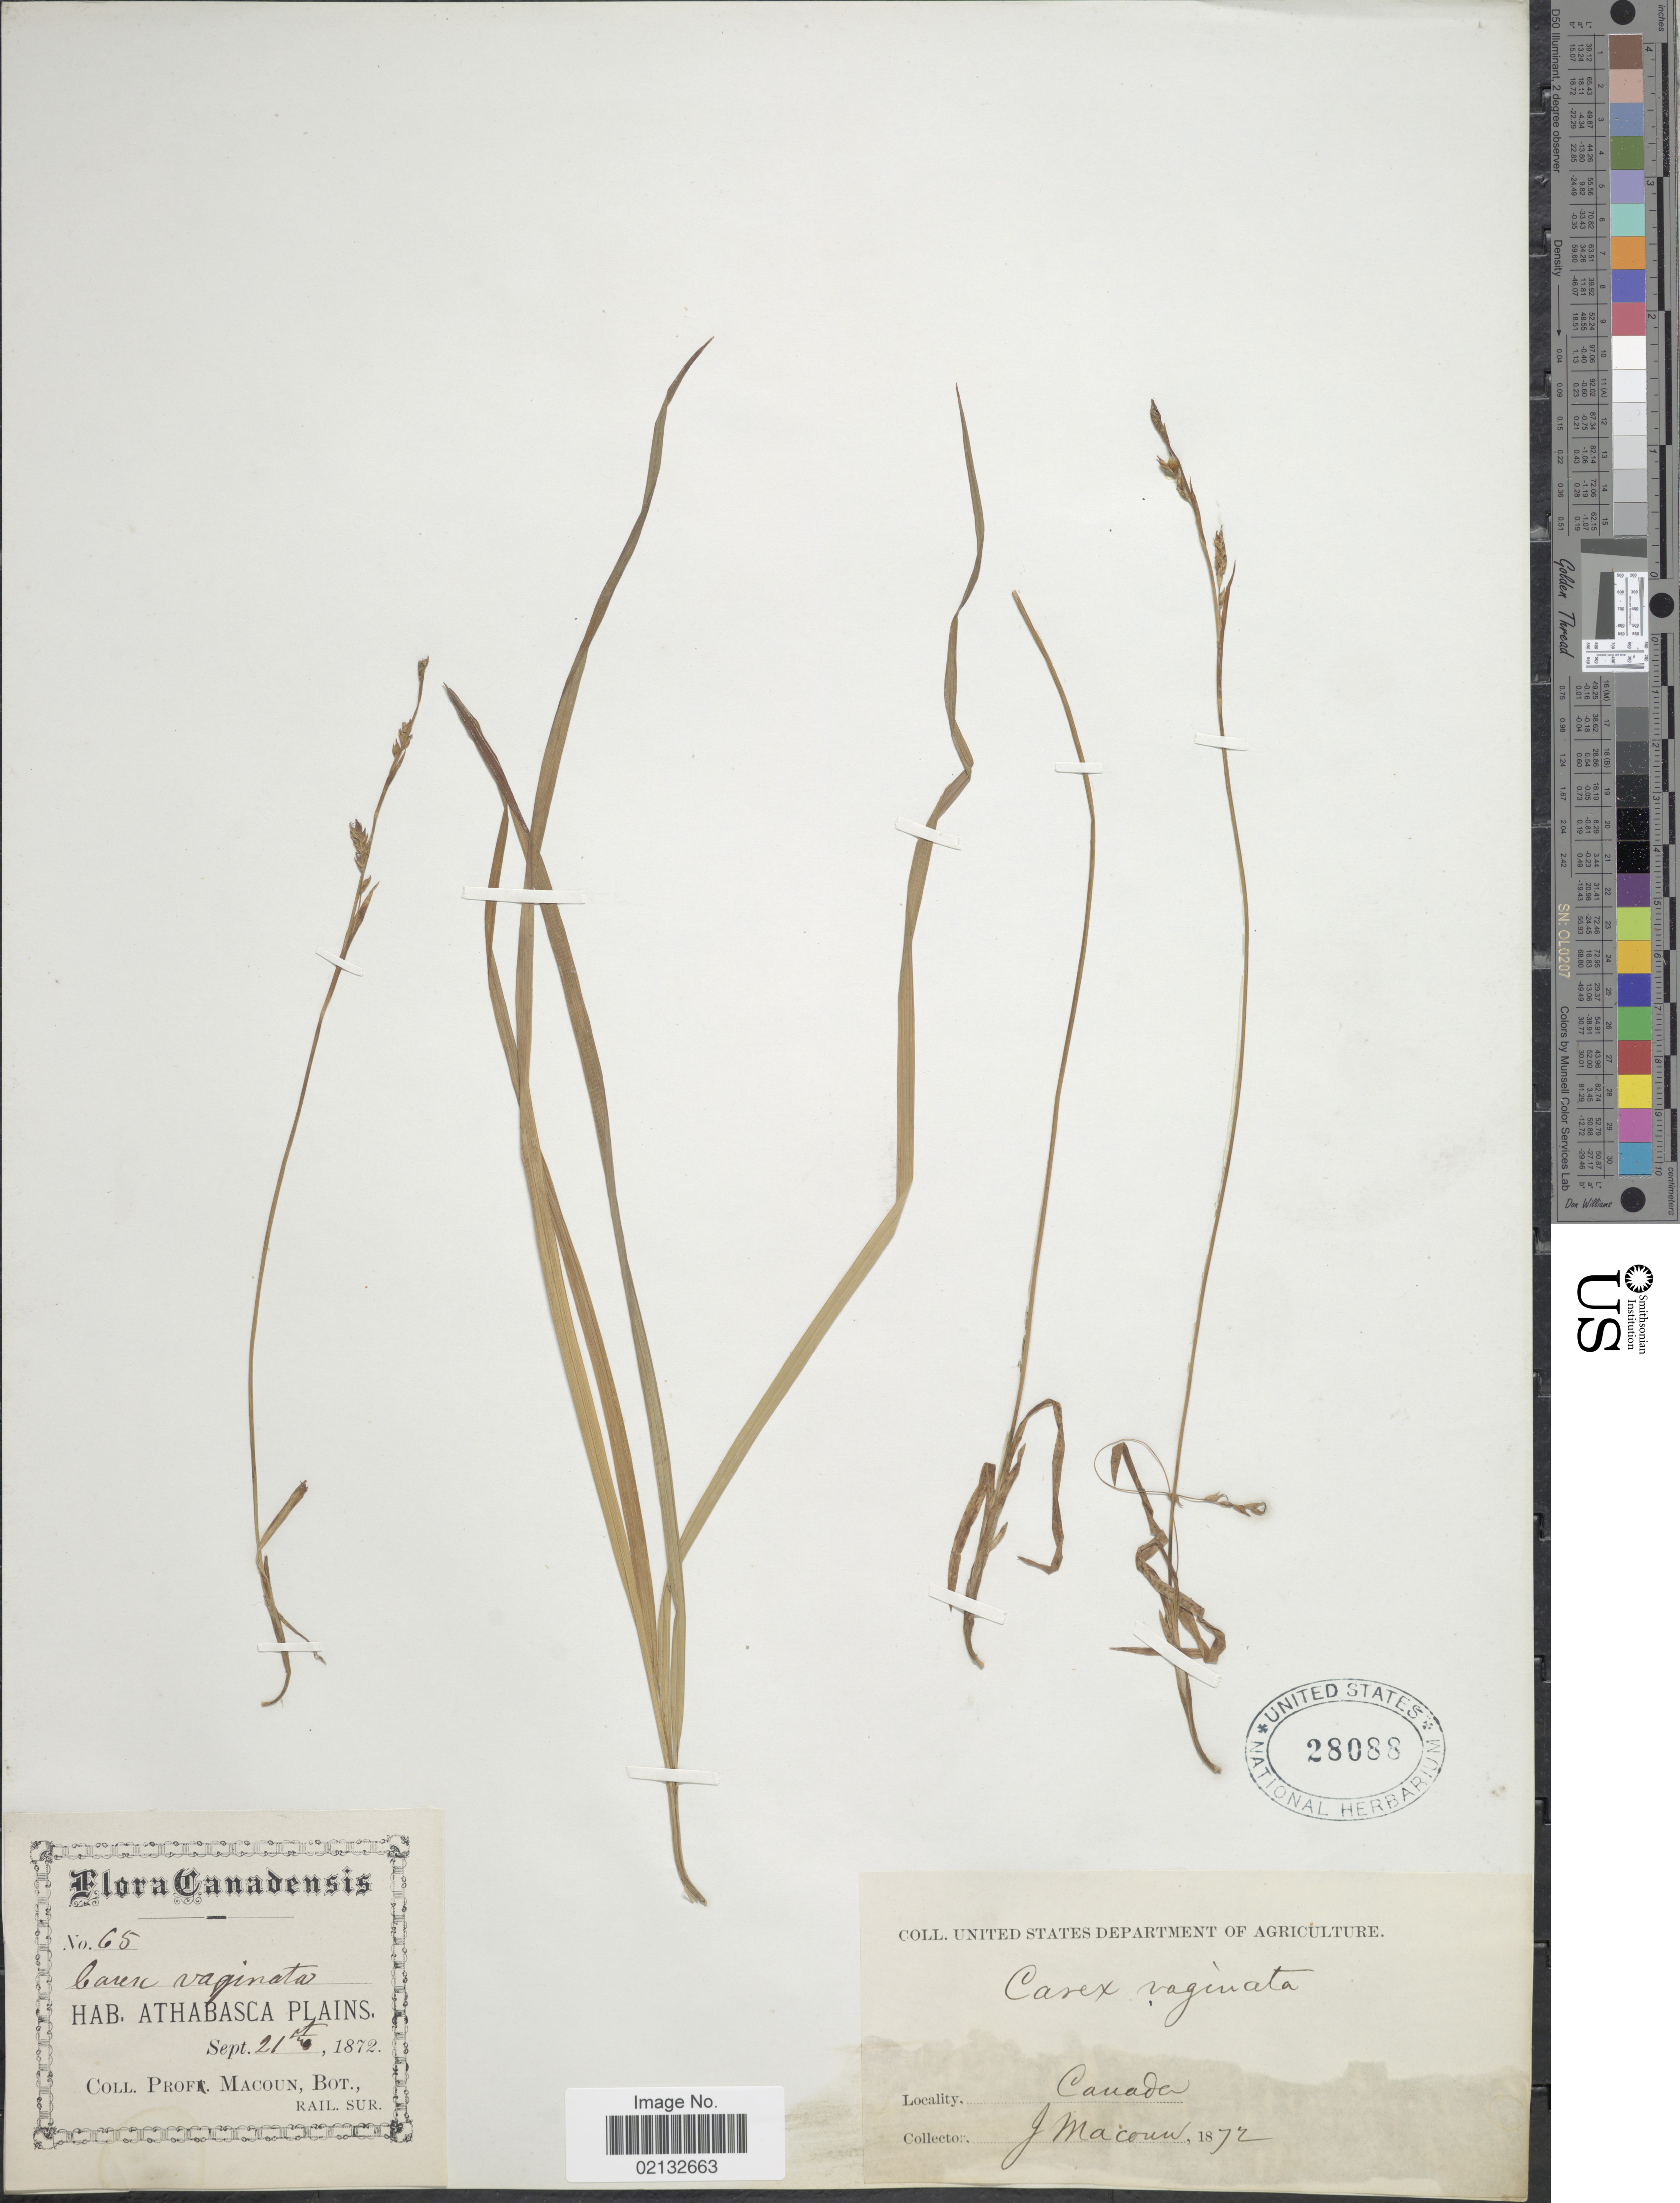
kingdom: Plantae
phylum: Tracheophyta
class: Liliopsida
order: Poales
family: Cyperaceae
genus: Carex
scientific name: Carex vaginata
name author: Tausch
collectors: J. Macoun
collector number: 65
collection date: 1872-09-21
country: Canada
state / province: Alberta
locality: Athabasca Plains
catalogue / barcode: US 28088